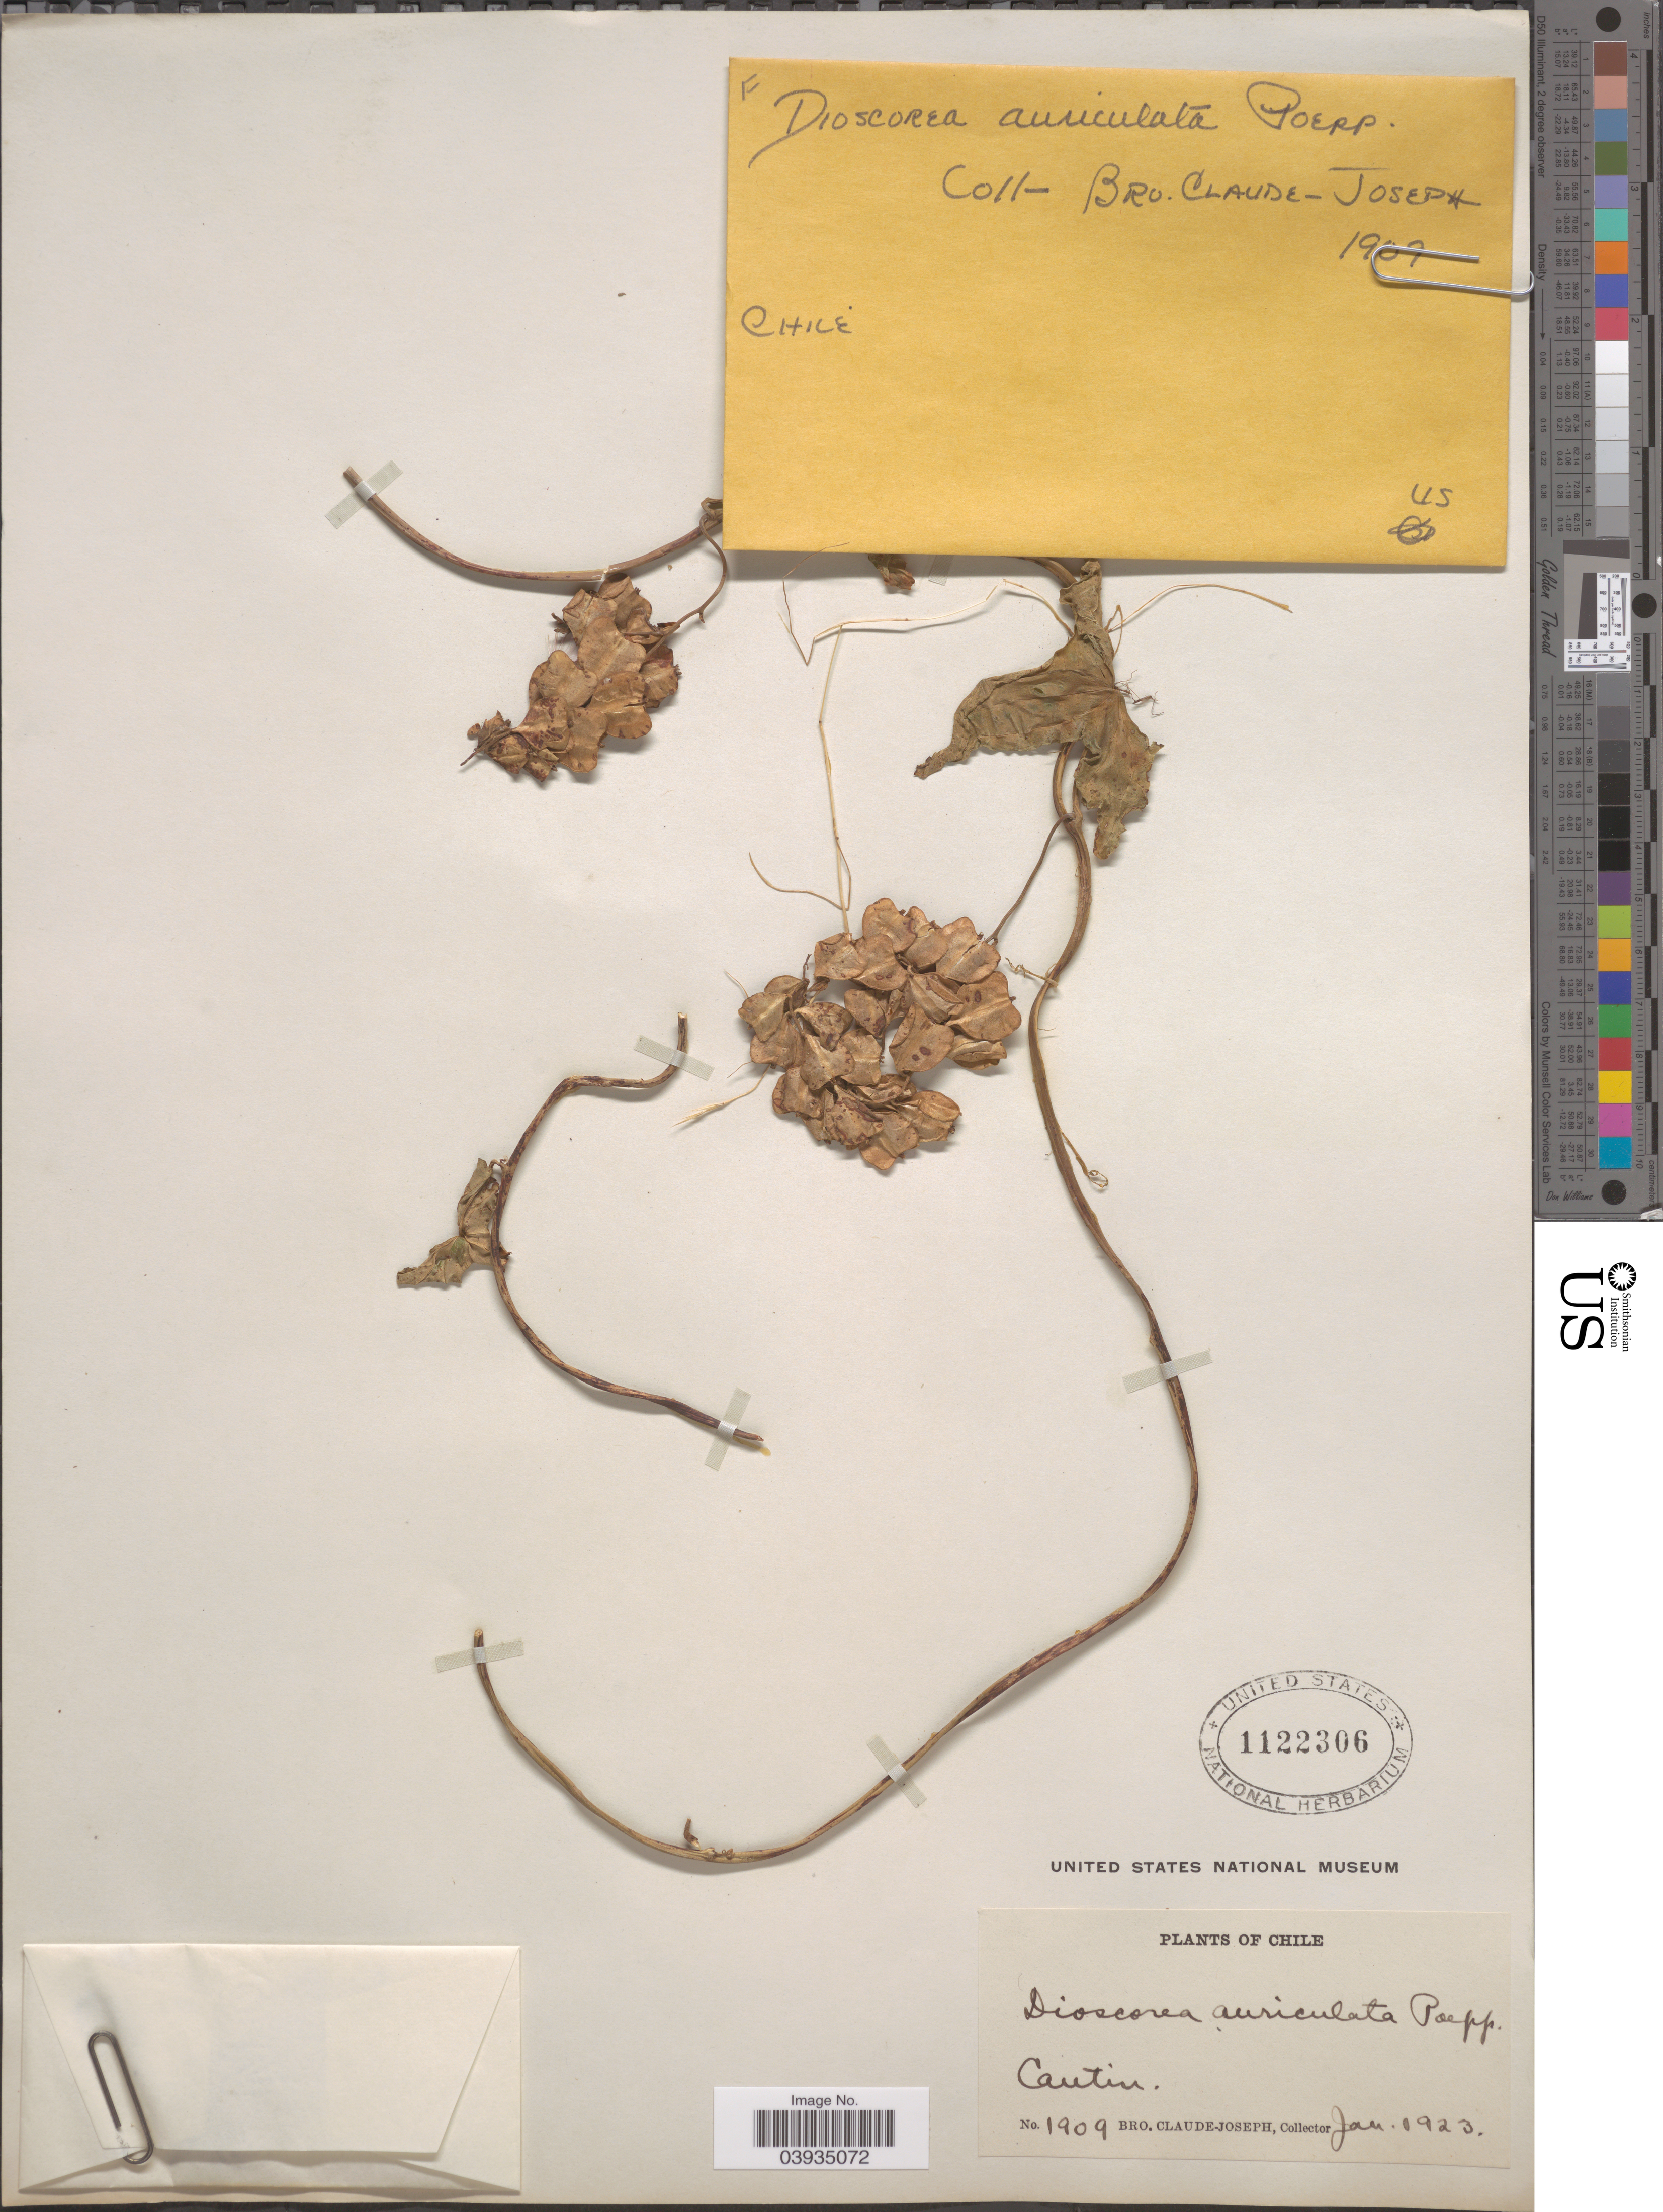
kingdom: Plantae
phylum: Tracheophyta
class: Liliopsida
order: Dioscoreales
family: Dioscoreaceae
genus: Dioscorea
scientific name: Dioscorea auriculata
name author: Poepp.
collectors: Bro. Claude-Joseph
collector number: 1909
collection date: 1923-01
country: Chile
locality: Cautin.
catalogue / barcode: US 1122306